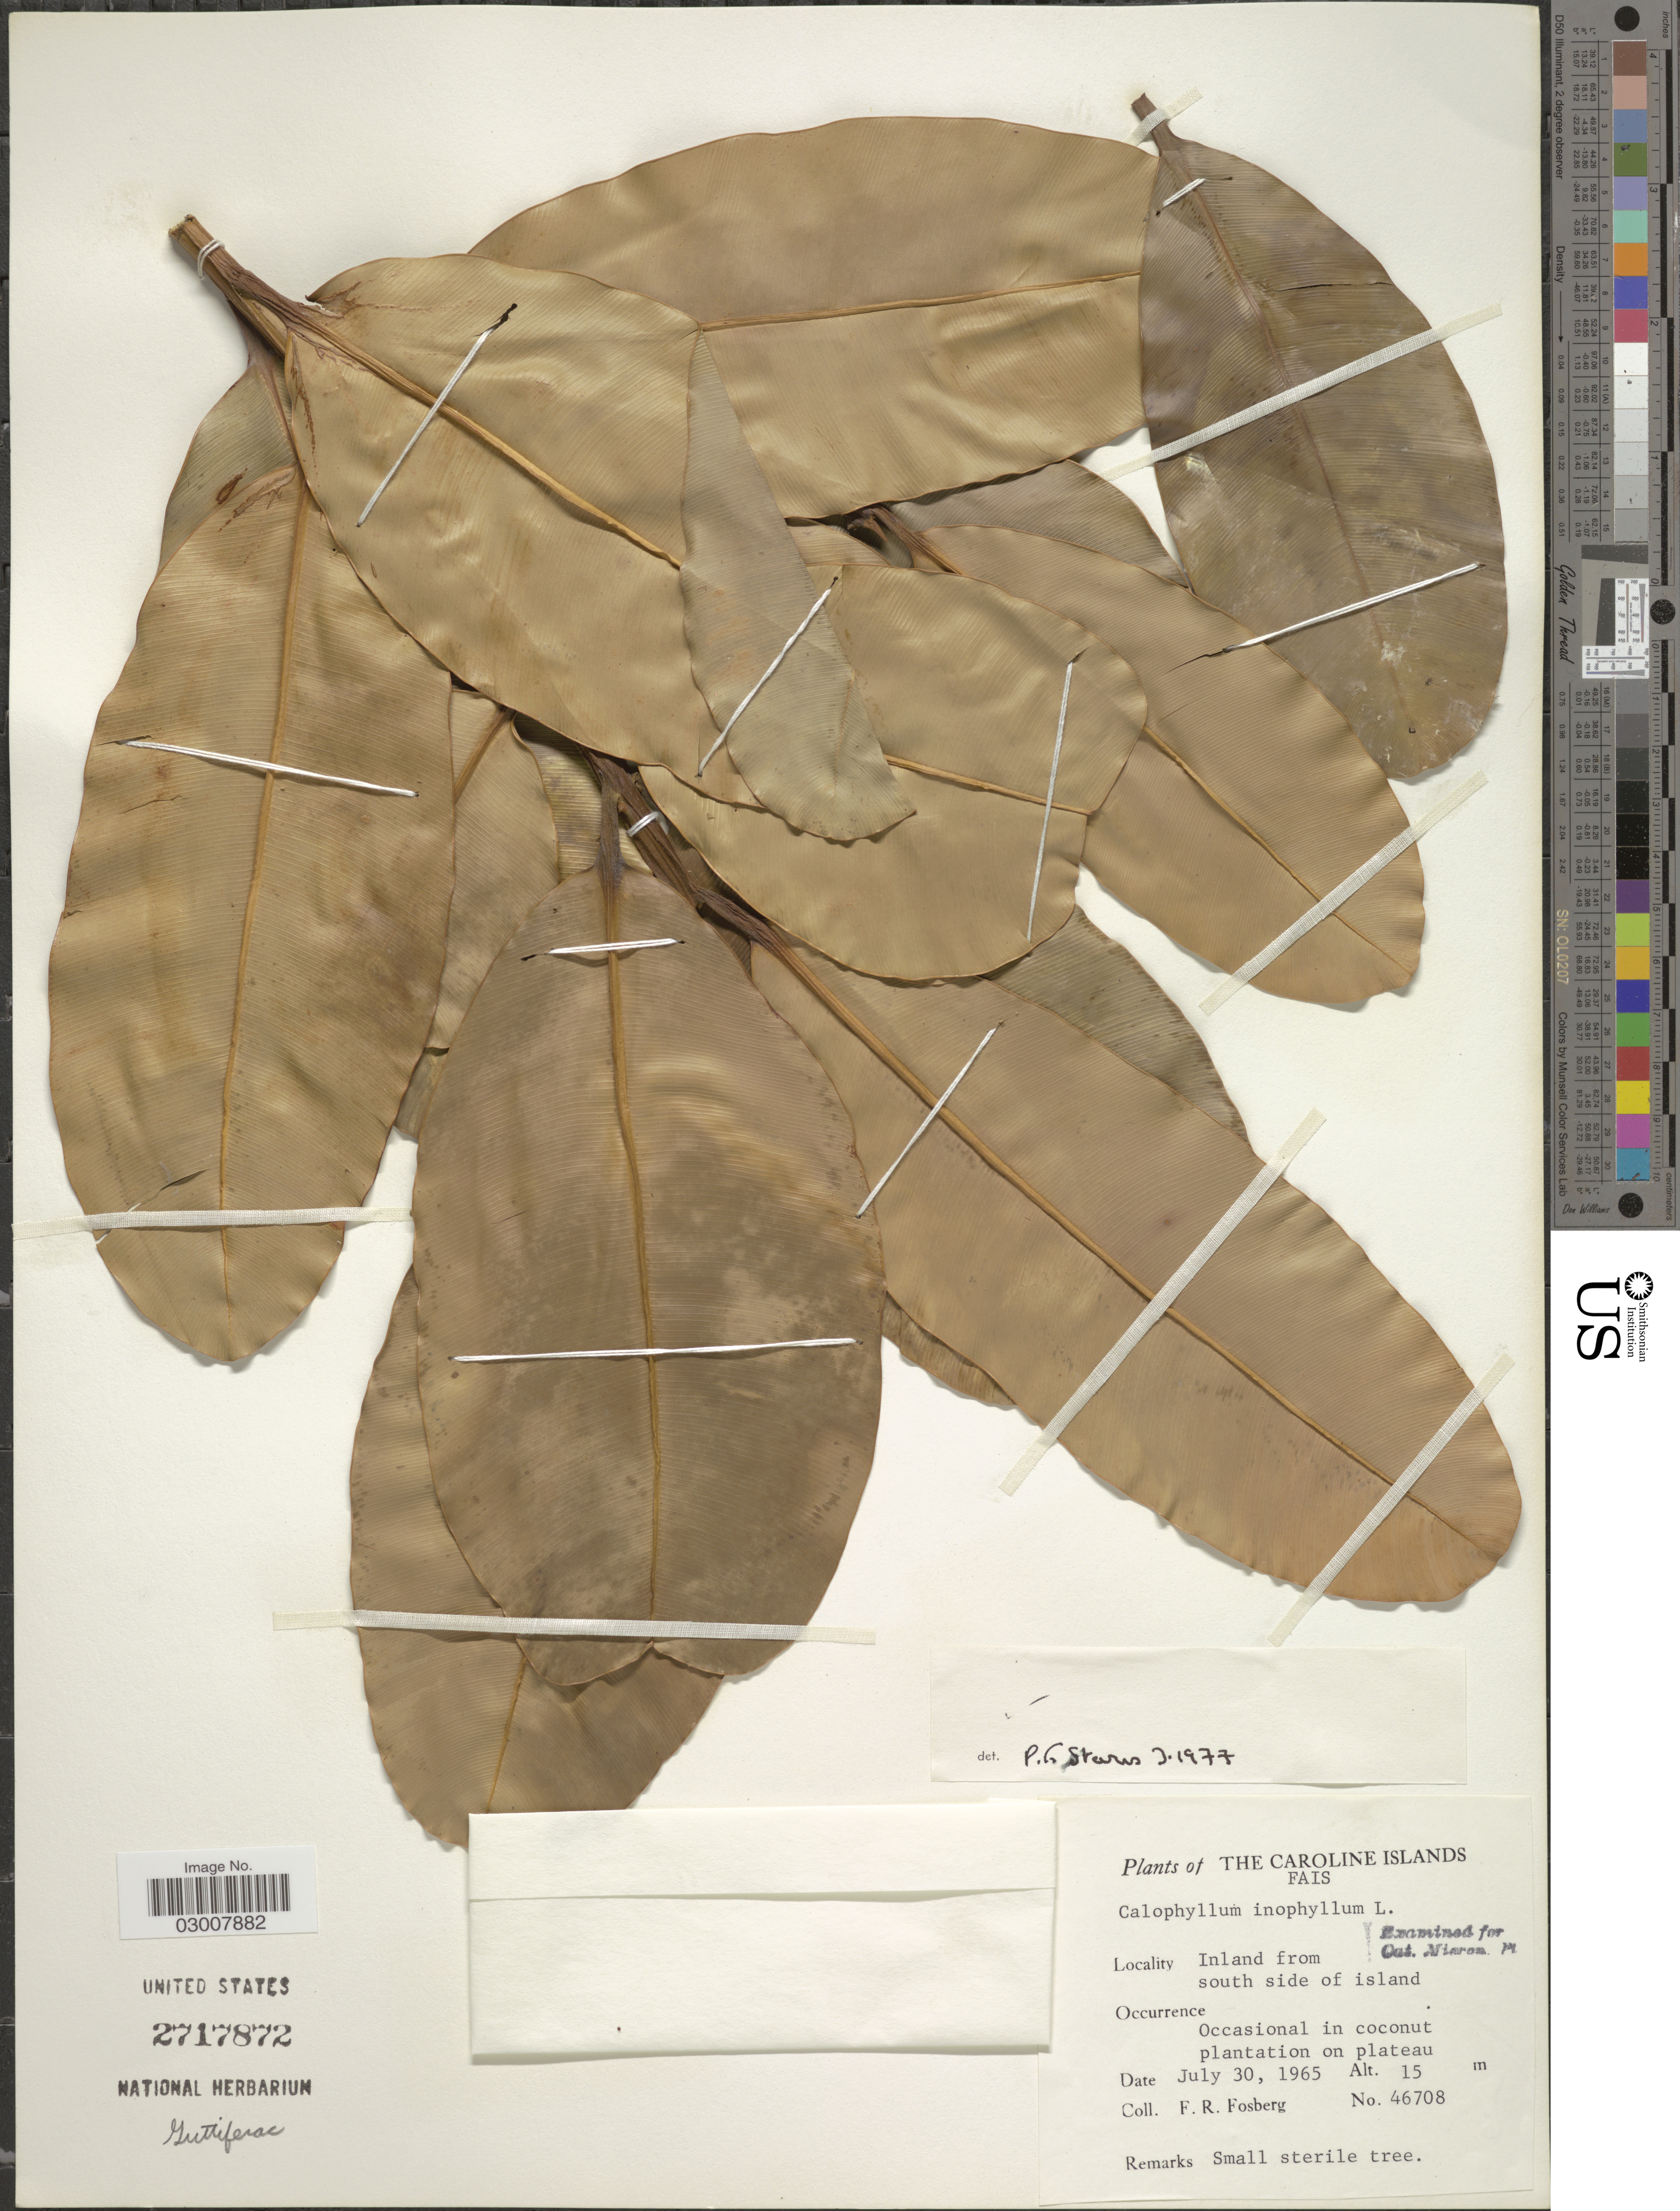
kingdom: Plantae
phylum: Tracheophyta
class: Magnoliopsida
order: Malpighiales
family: Calophyllaceae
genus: Calophyllum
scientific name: Calophyllum inophyllum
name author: L.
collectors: F. R. Fosberg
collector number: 46708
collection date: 1965-07-30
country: Micronesia, Federated States of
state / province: Yap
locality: The Caroline Islands, Fais. Inland from south side of island.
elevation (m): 15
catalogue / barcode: US 2717872